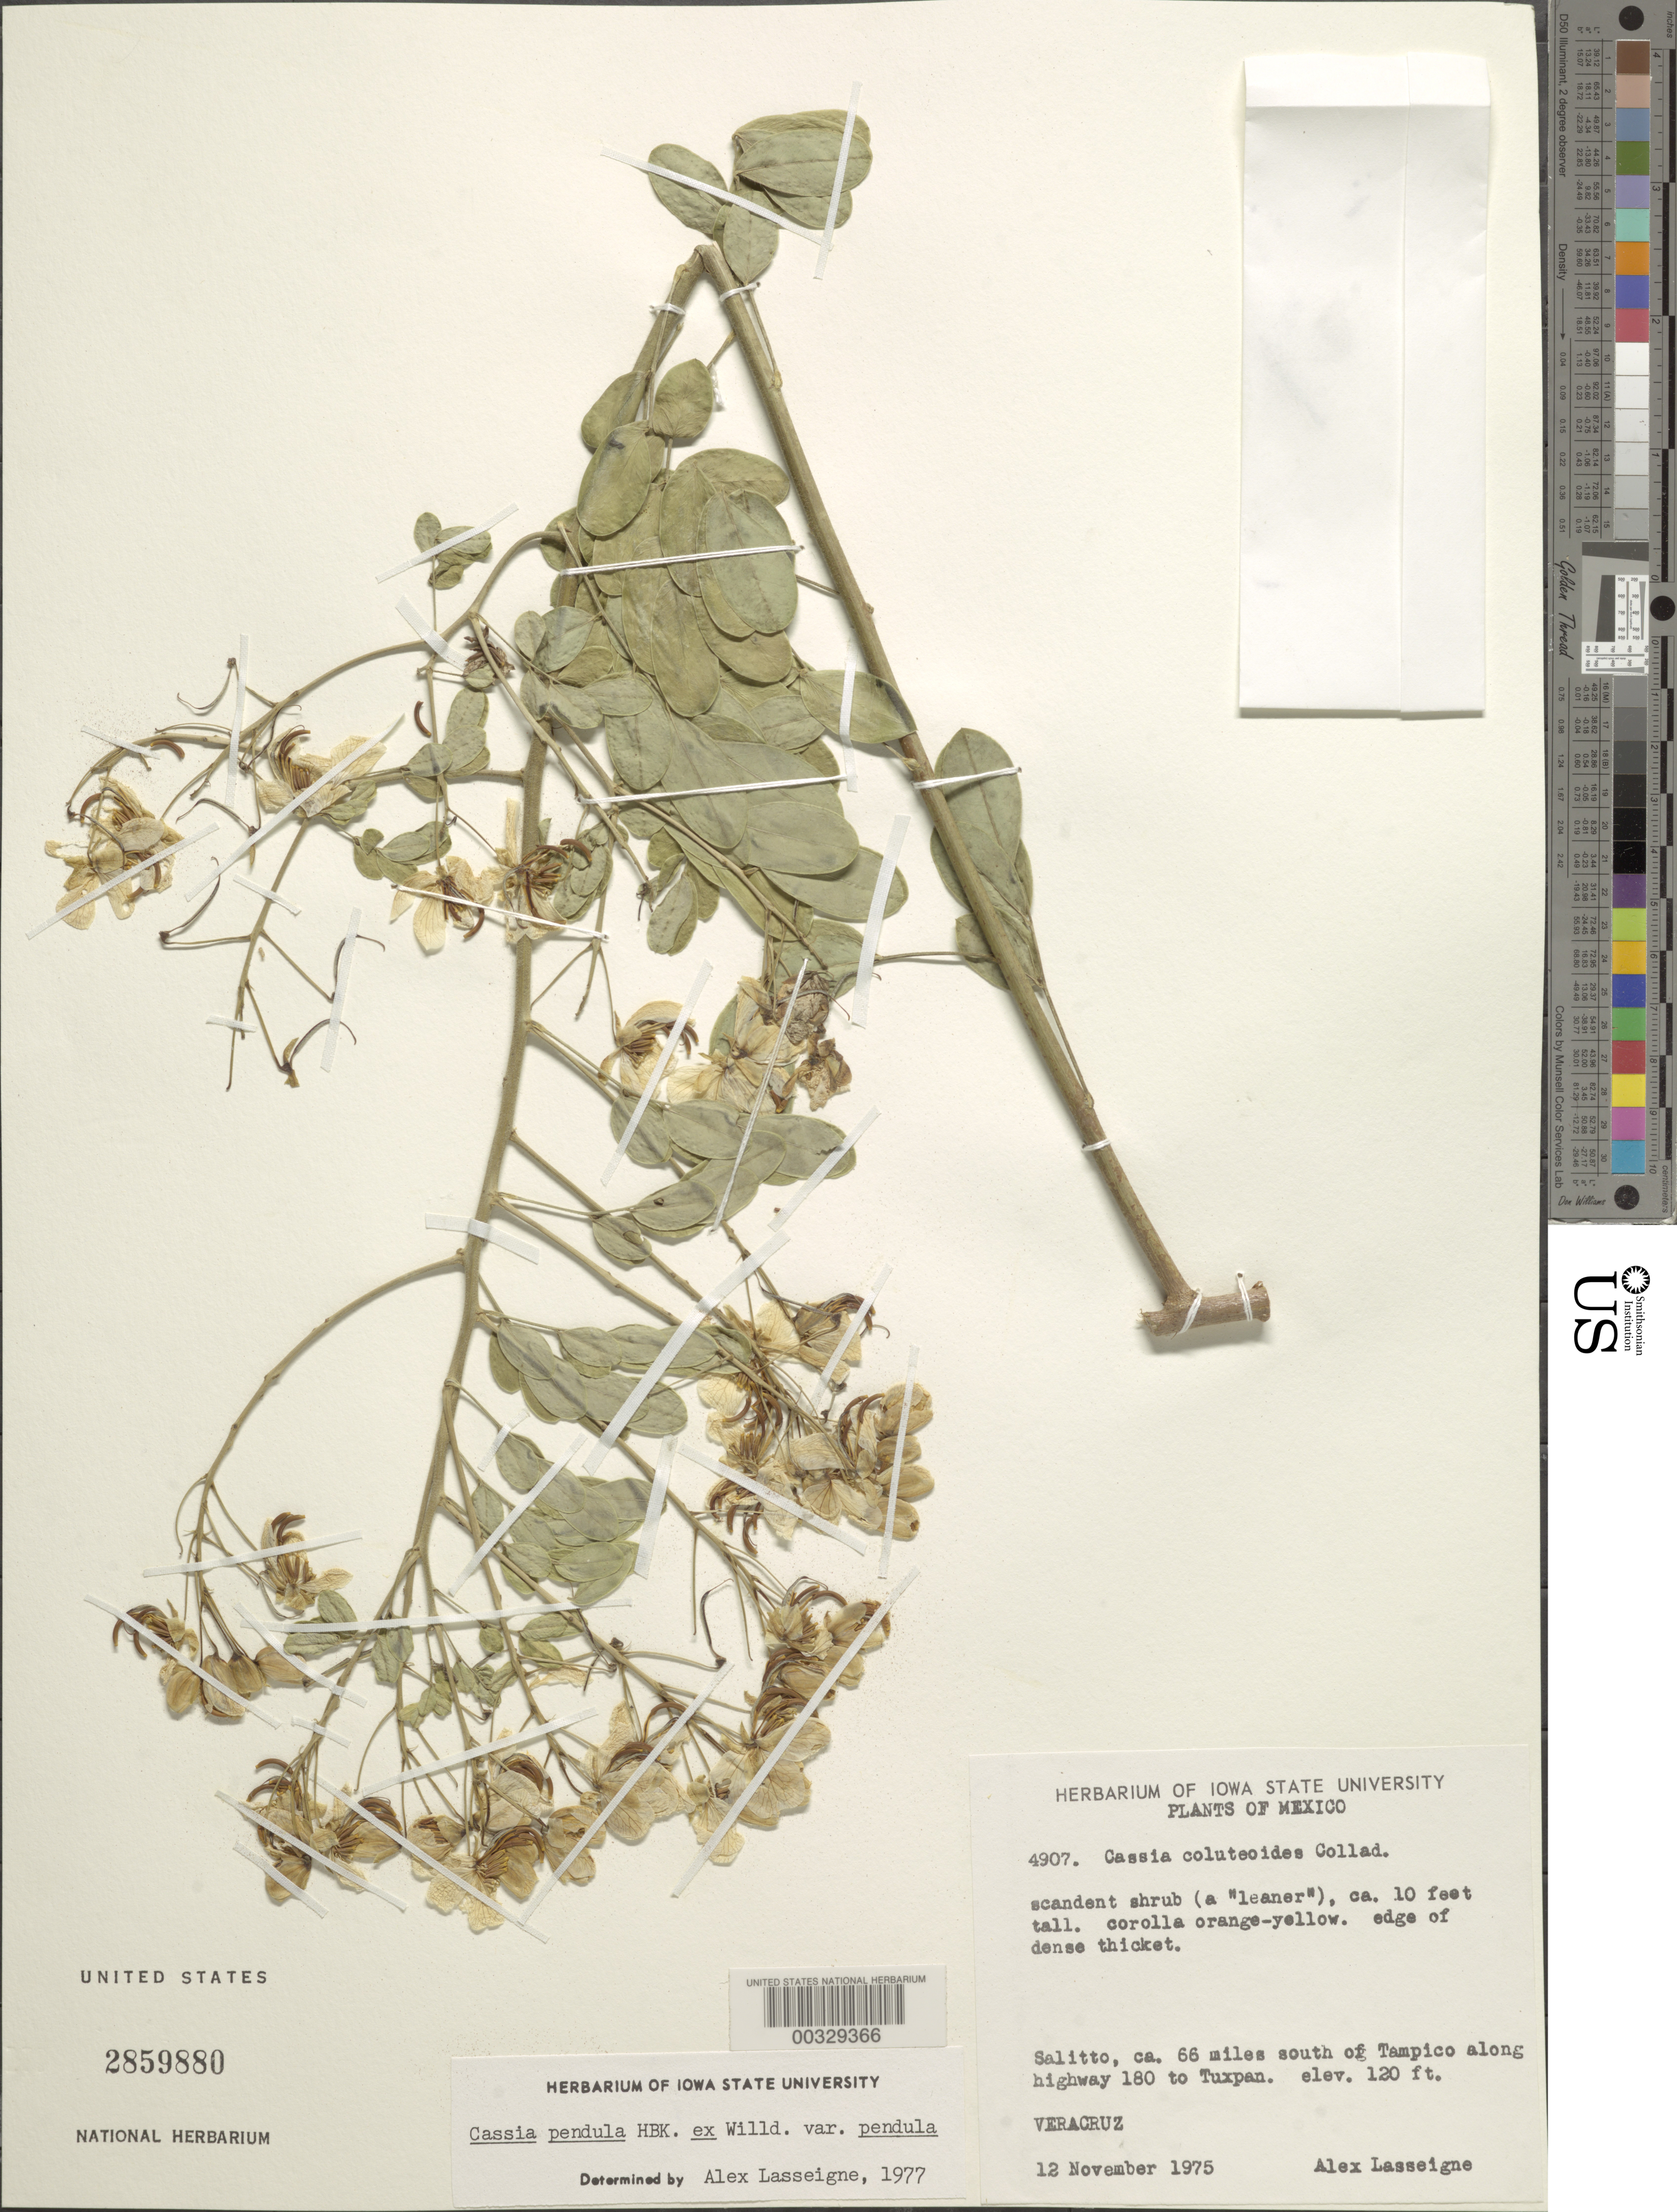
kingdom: Plantae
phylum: Tracheophyta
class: Magnoliopsida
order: Fabales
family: Fabaceae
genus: Senna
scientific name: Senna pendula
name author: (Humb. & Bonpl. ex Willd.) H.S. Irwin & Barneby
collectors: A. Lasseigne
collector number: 4907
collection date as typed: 12 Nov 1975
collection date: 1975-11-12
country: Mexico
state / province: Veracruz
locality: Salitto, ca 66 mi S of tampico along highway 180 to Tuxpan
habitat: Edge of dense thicket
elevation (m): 37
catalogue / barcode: US 2859880